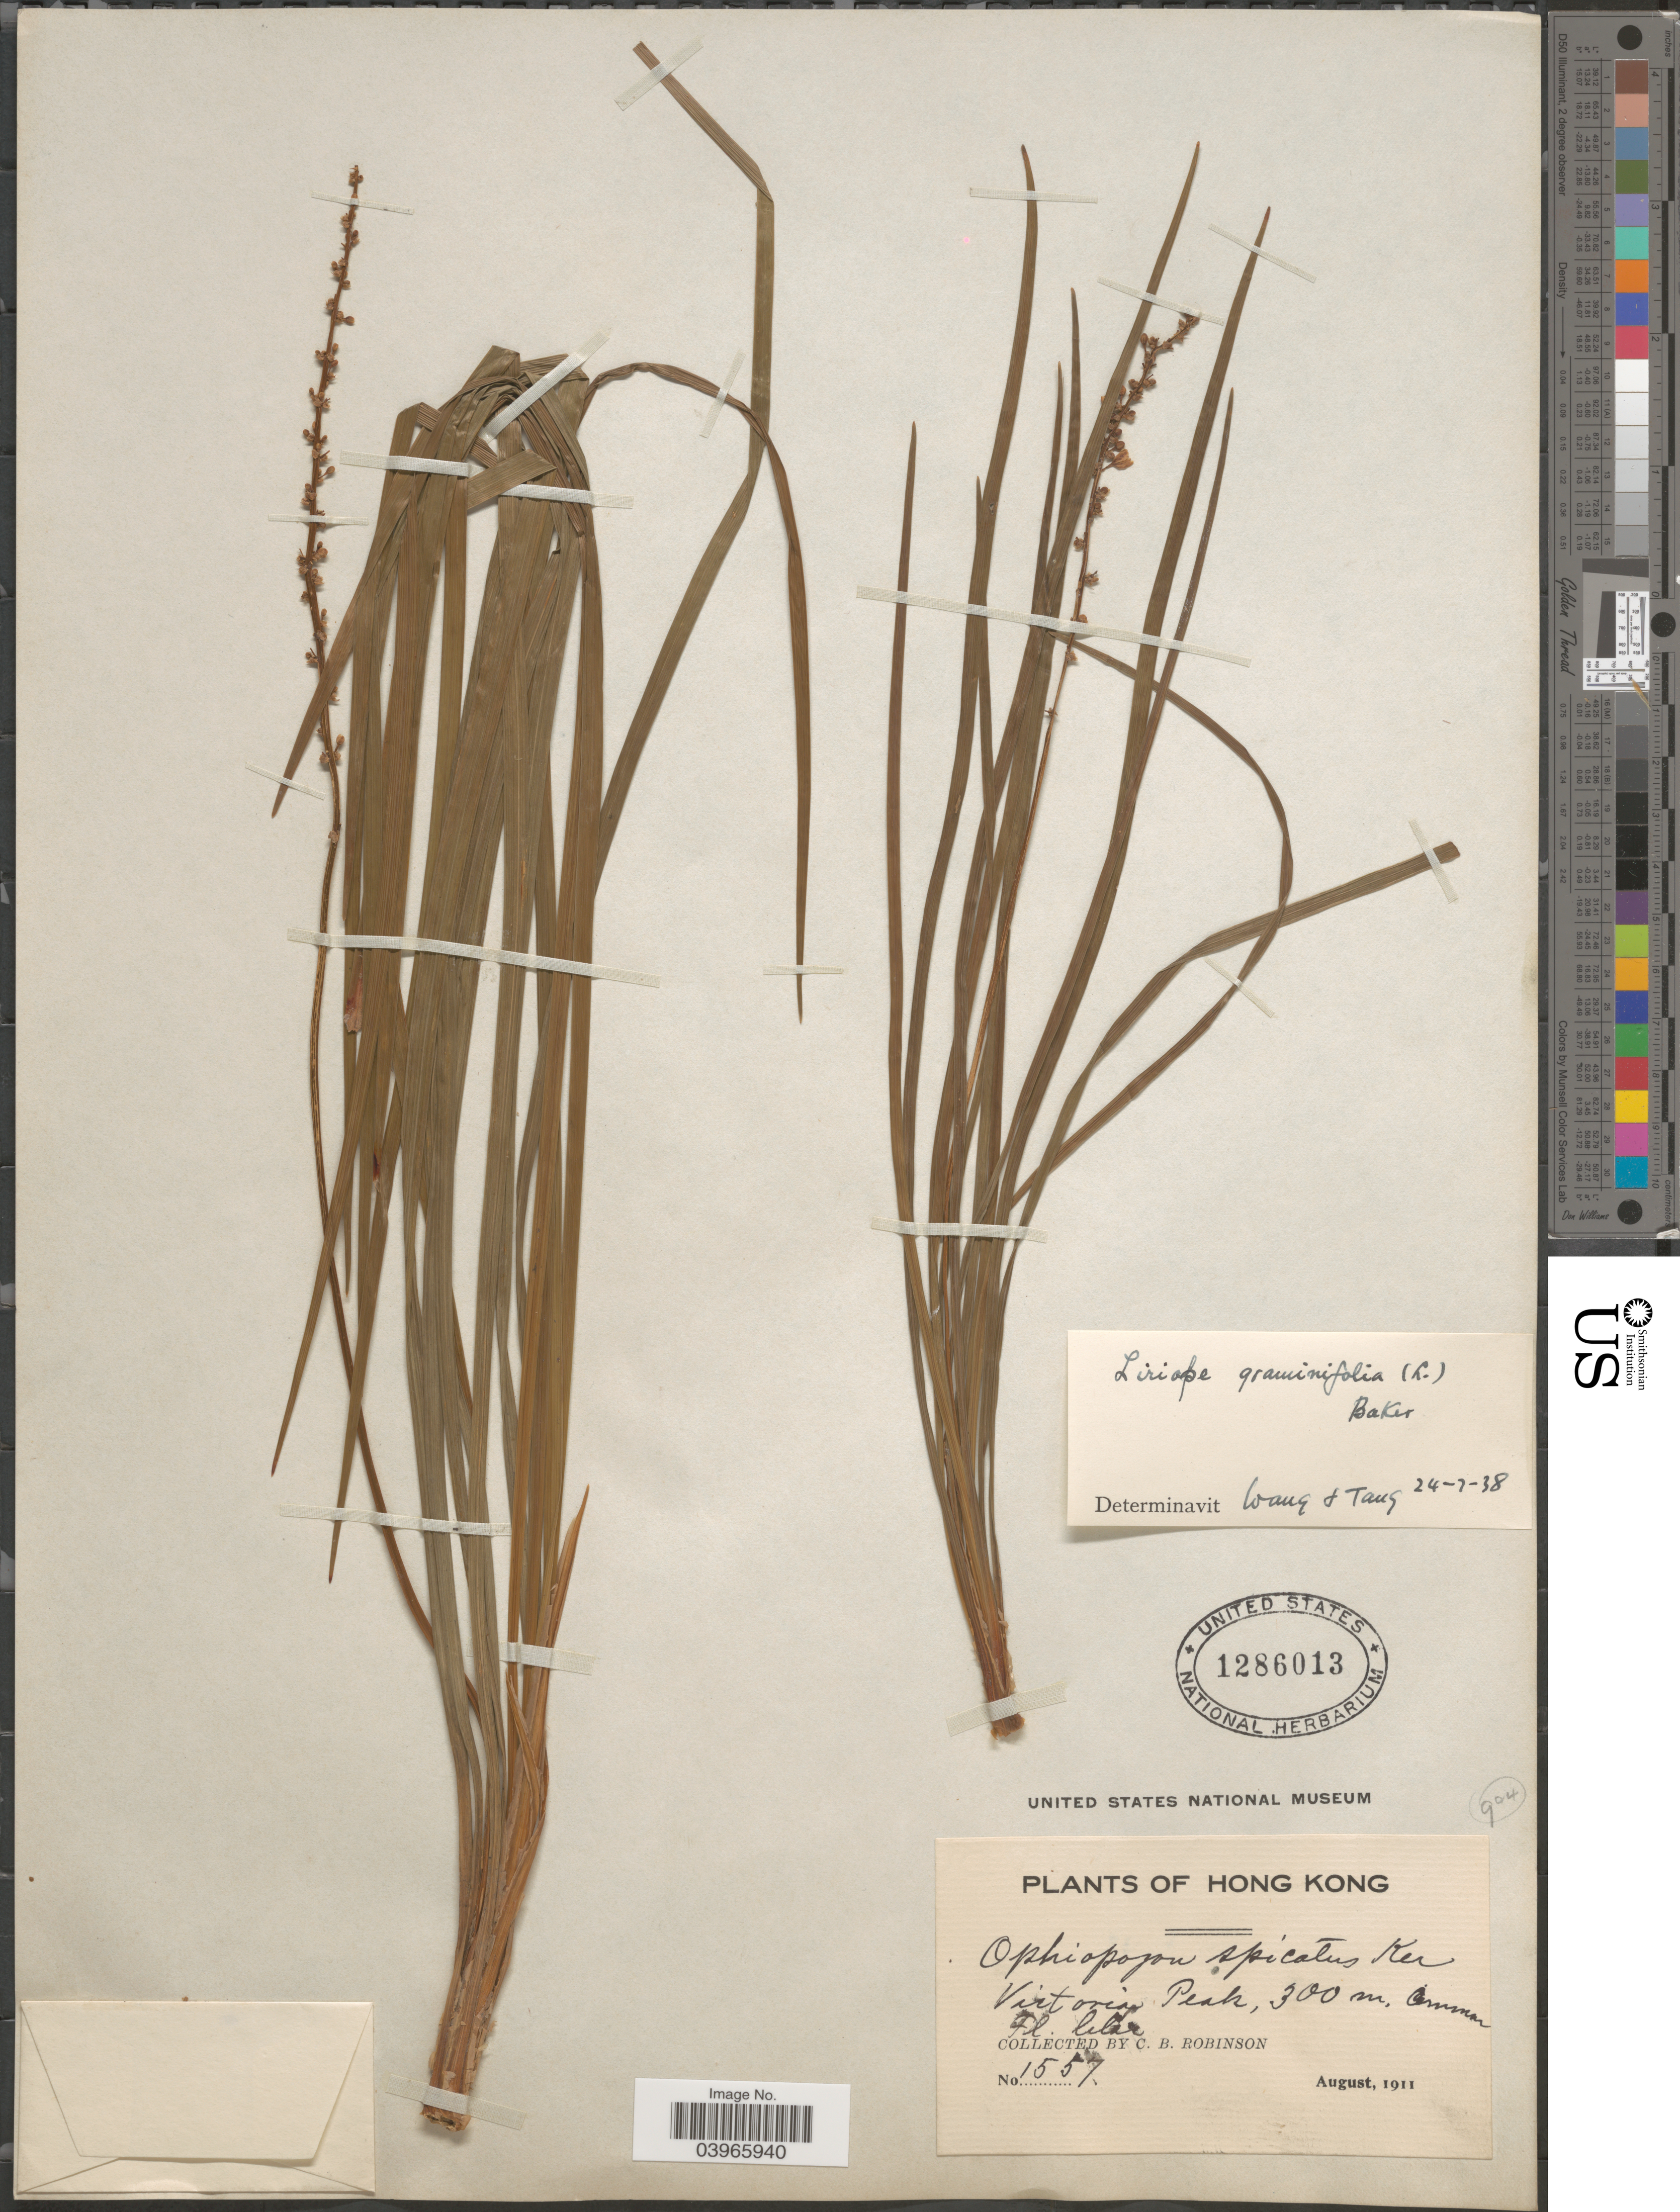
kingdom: Plantae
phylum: Tracheophyta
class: Liliopsida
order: Asparagales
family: Asparagaceae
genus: Liriope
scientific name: Liriope graminifolia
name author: (L.) Baker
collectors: C. Robinson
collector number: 1557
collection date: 1911-08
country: China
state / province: Hong Kong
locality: Victoria Peak.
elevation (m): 300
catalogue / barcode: US 1286013